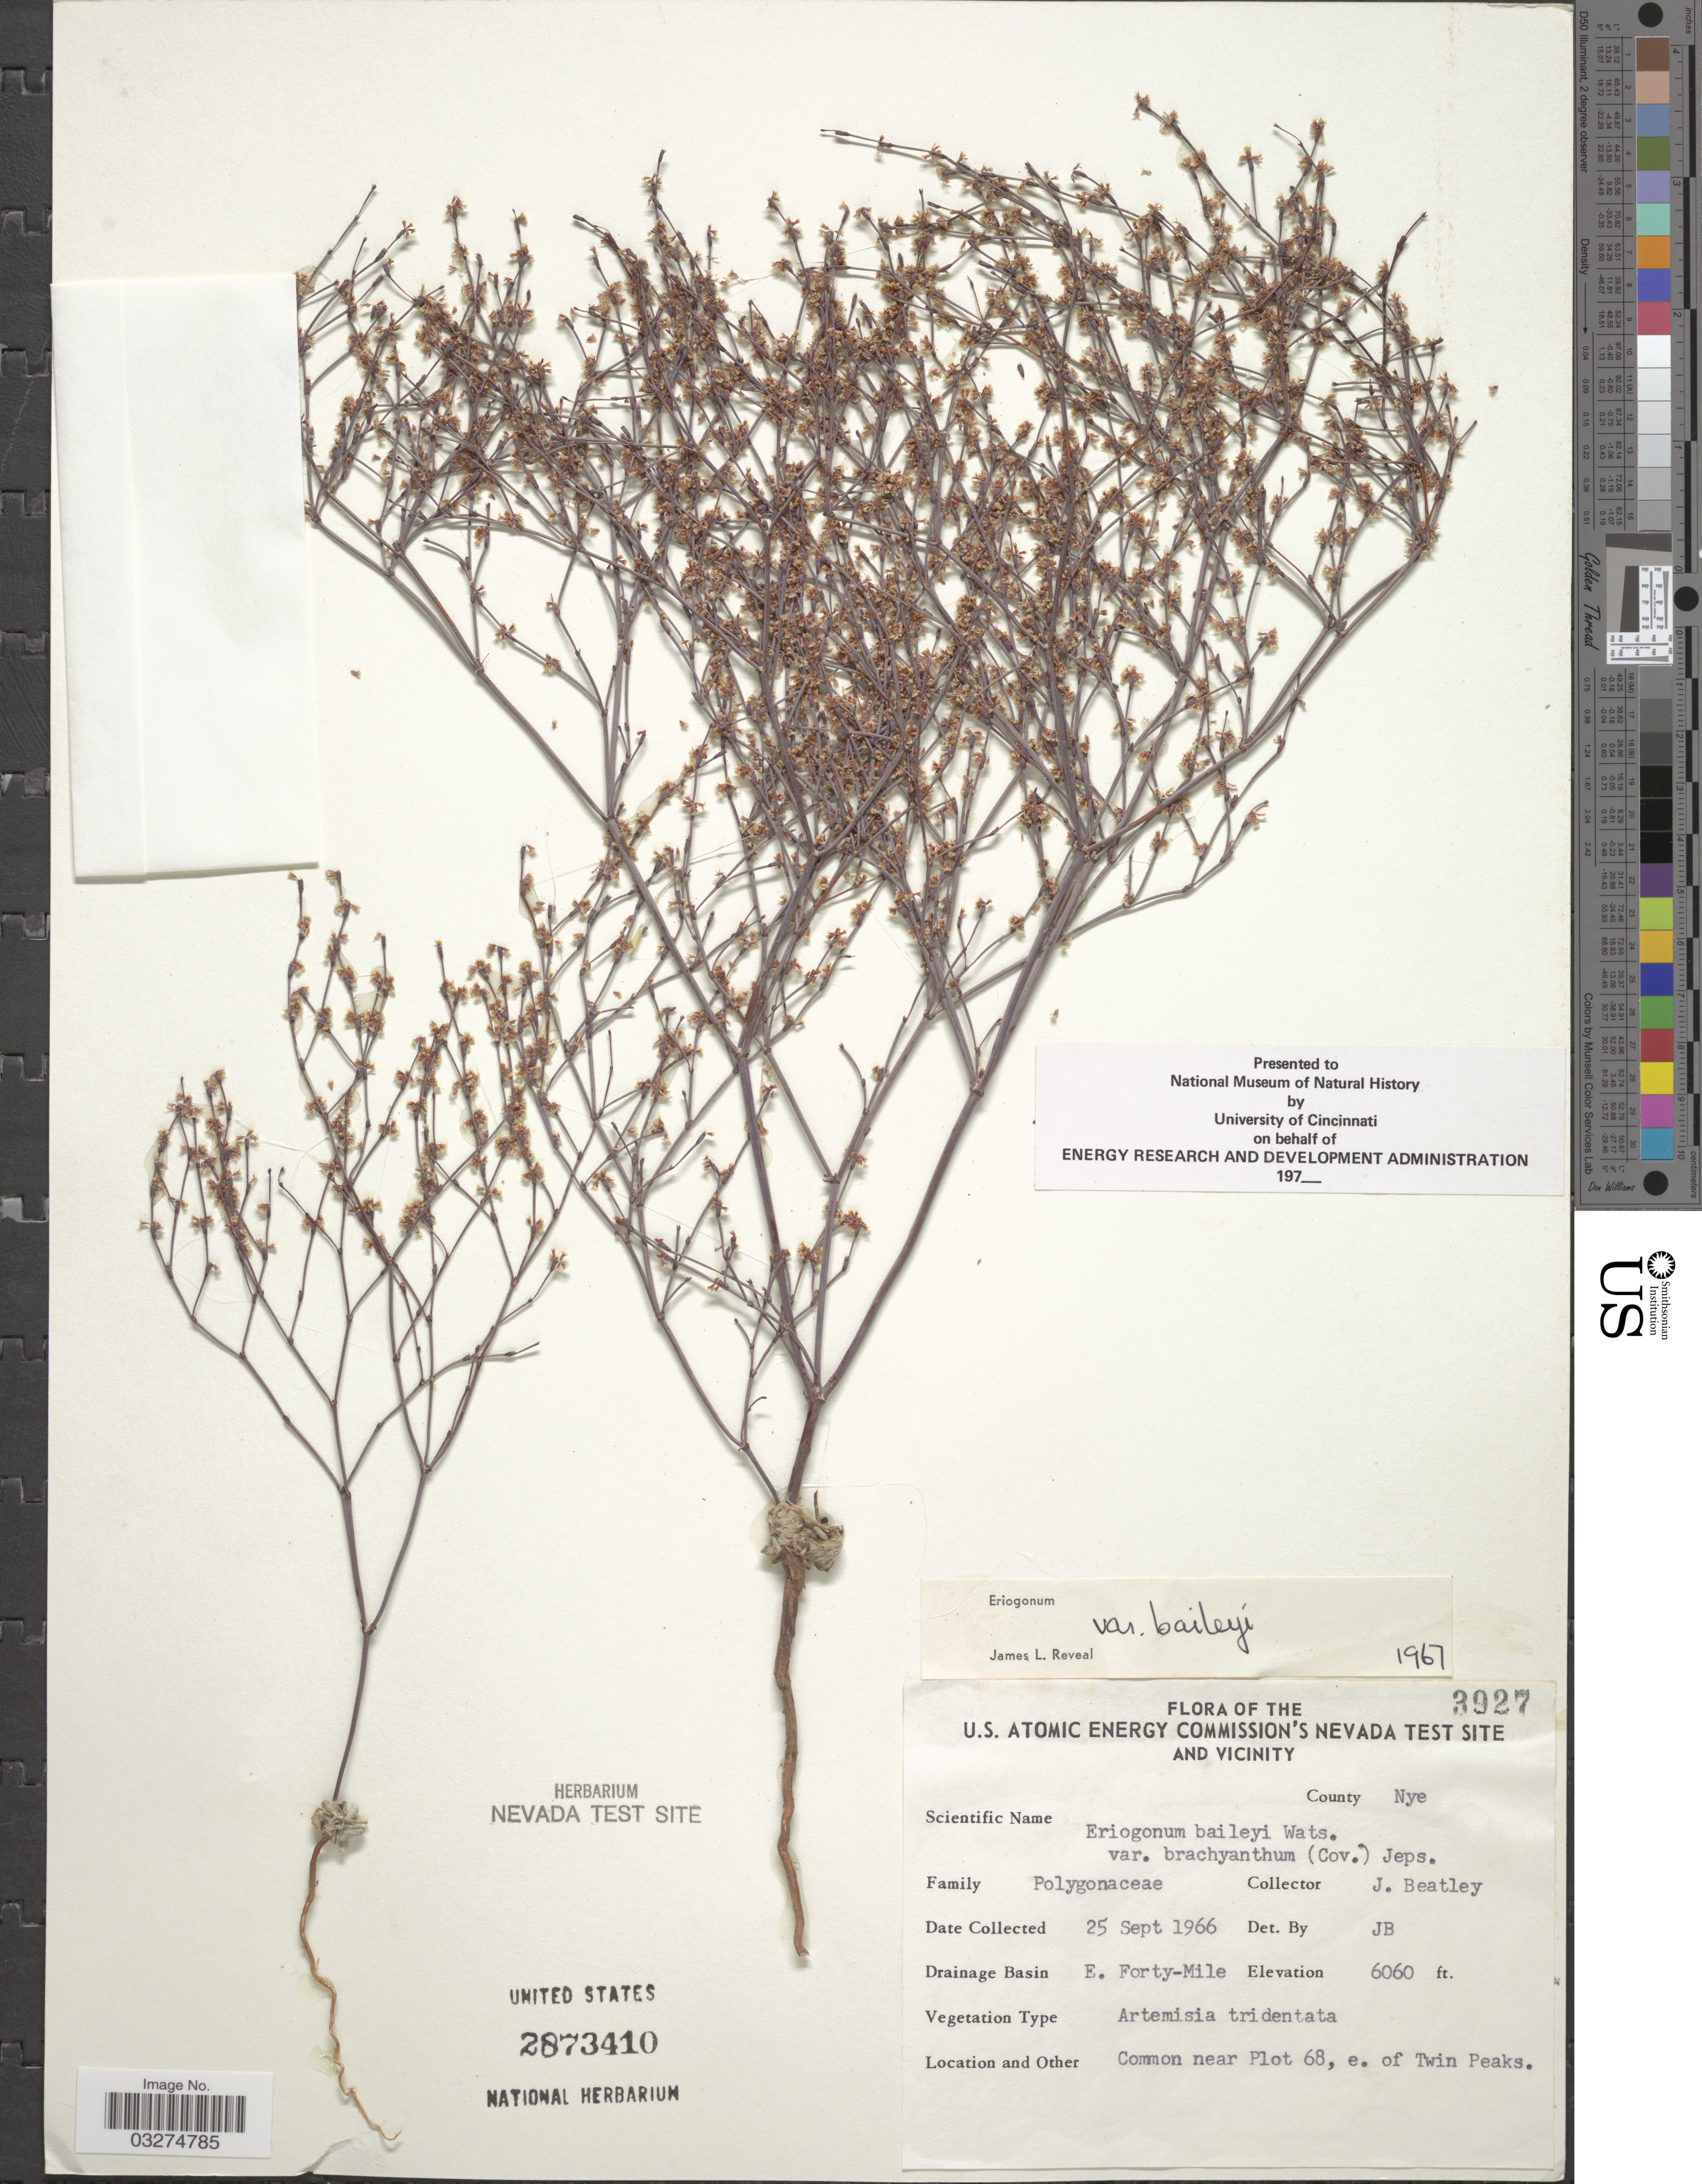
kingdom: Plantae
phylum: Tracheophyta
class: Magnoliopsida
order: Caryophyllales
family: Polygonaceae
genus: Eriogonum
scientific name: Eriogonum baileyi var. baileyi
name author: S. Watson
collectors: J. C. Beatley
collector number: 3927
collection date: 1966-09-25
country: United States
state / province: Nevada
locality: U.S. Atomic Energy Commission's Nevada Test Site and Vicinity. County Nye. Drainage Basin E. Forty-Mile. Common near Plot 68, e. of Twin Peaks.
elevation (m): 1847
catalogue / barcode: US 2873410